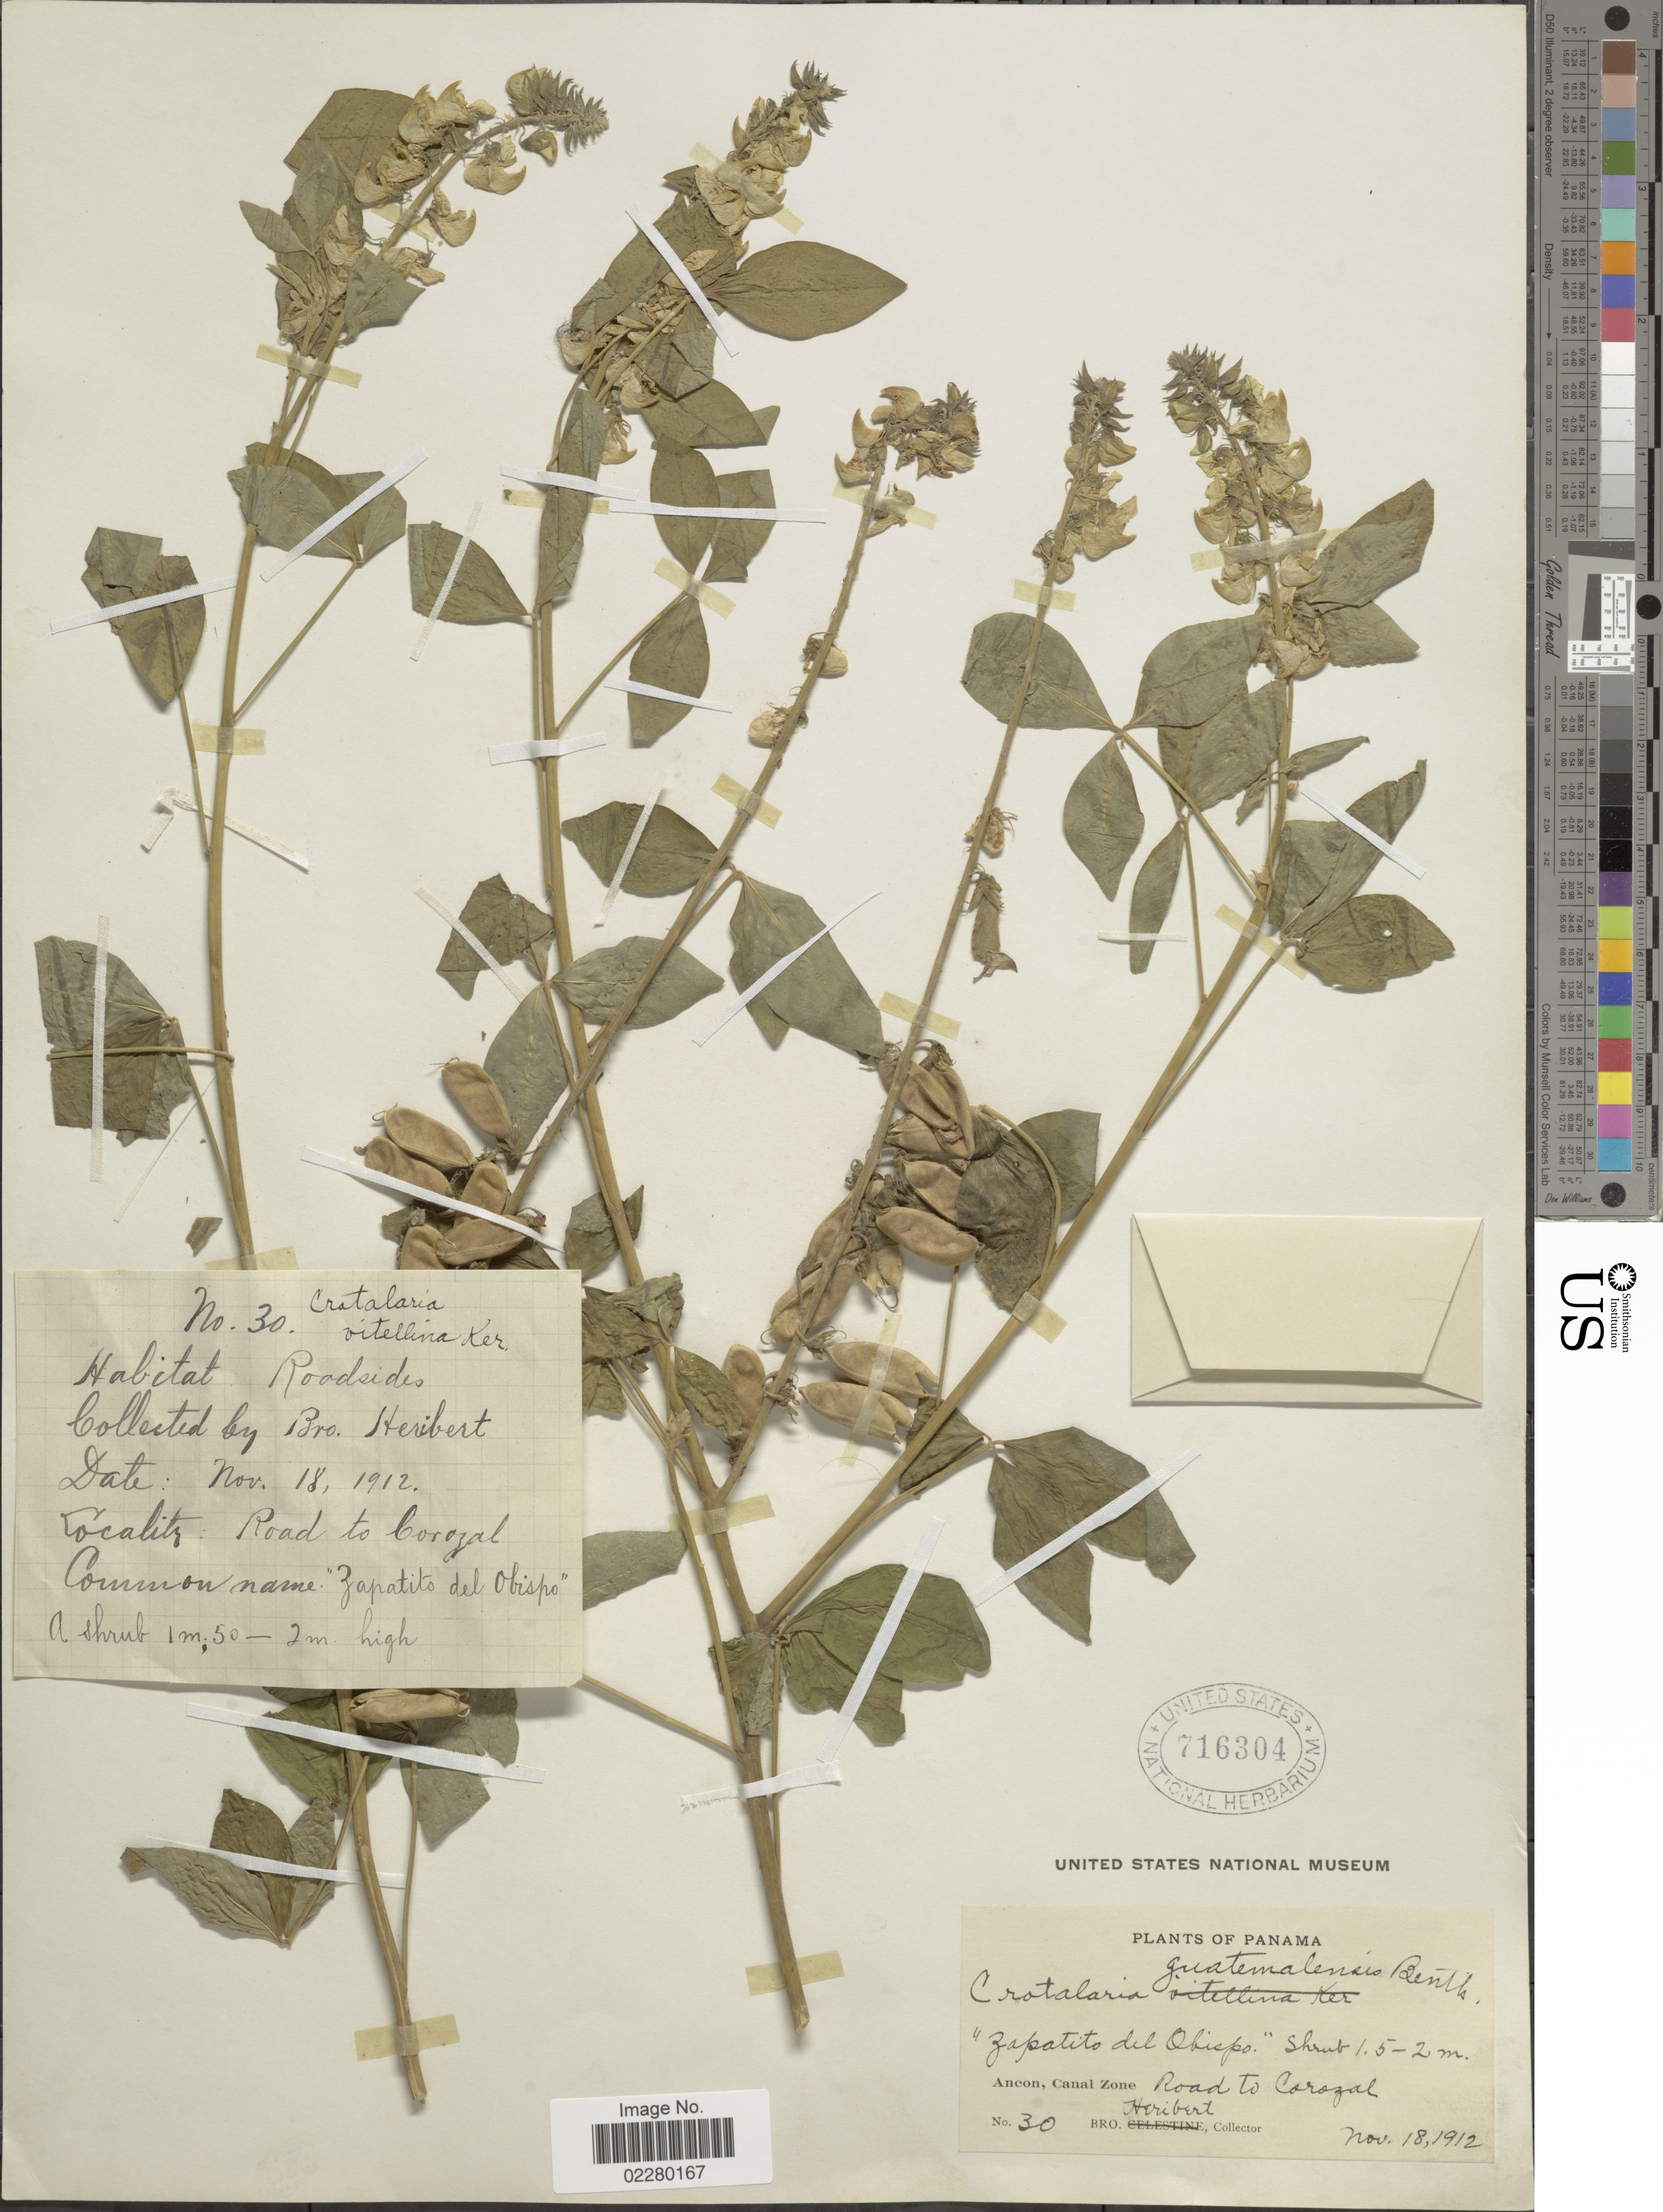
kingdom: Plantae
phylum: Tracheophyta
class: Magnoliopsida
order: Fabales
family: Fabaceae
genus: Crotalaria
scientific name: Crotalaria juncea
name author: L.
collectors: B. Heriberto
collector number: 30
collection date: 1912-11-18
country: Panama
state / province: Colón / Panamá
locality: Ancon, Canal Zone. Road to Corozal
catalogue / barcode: US 716304